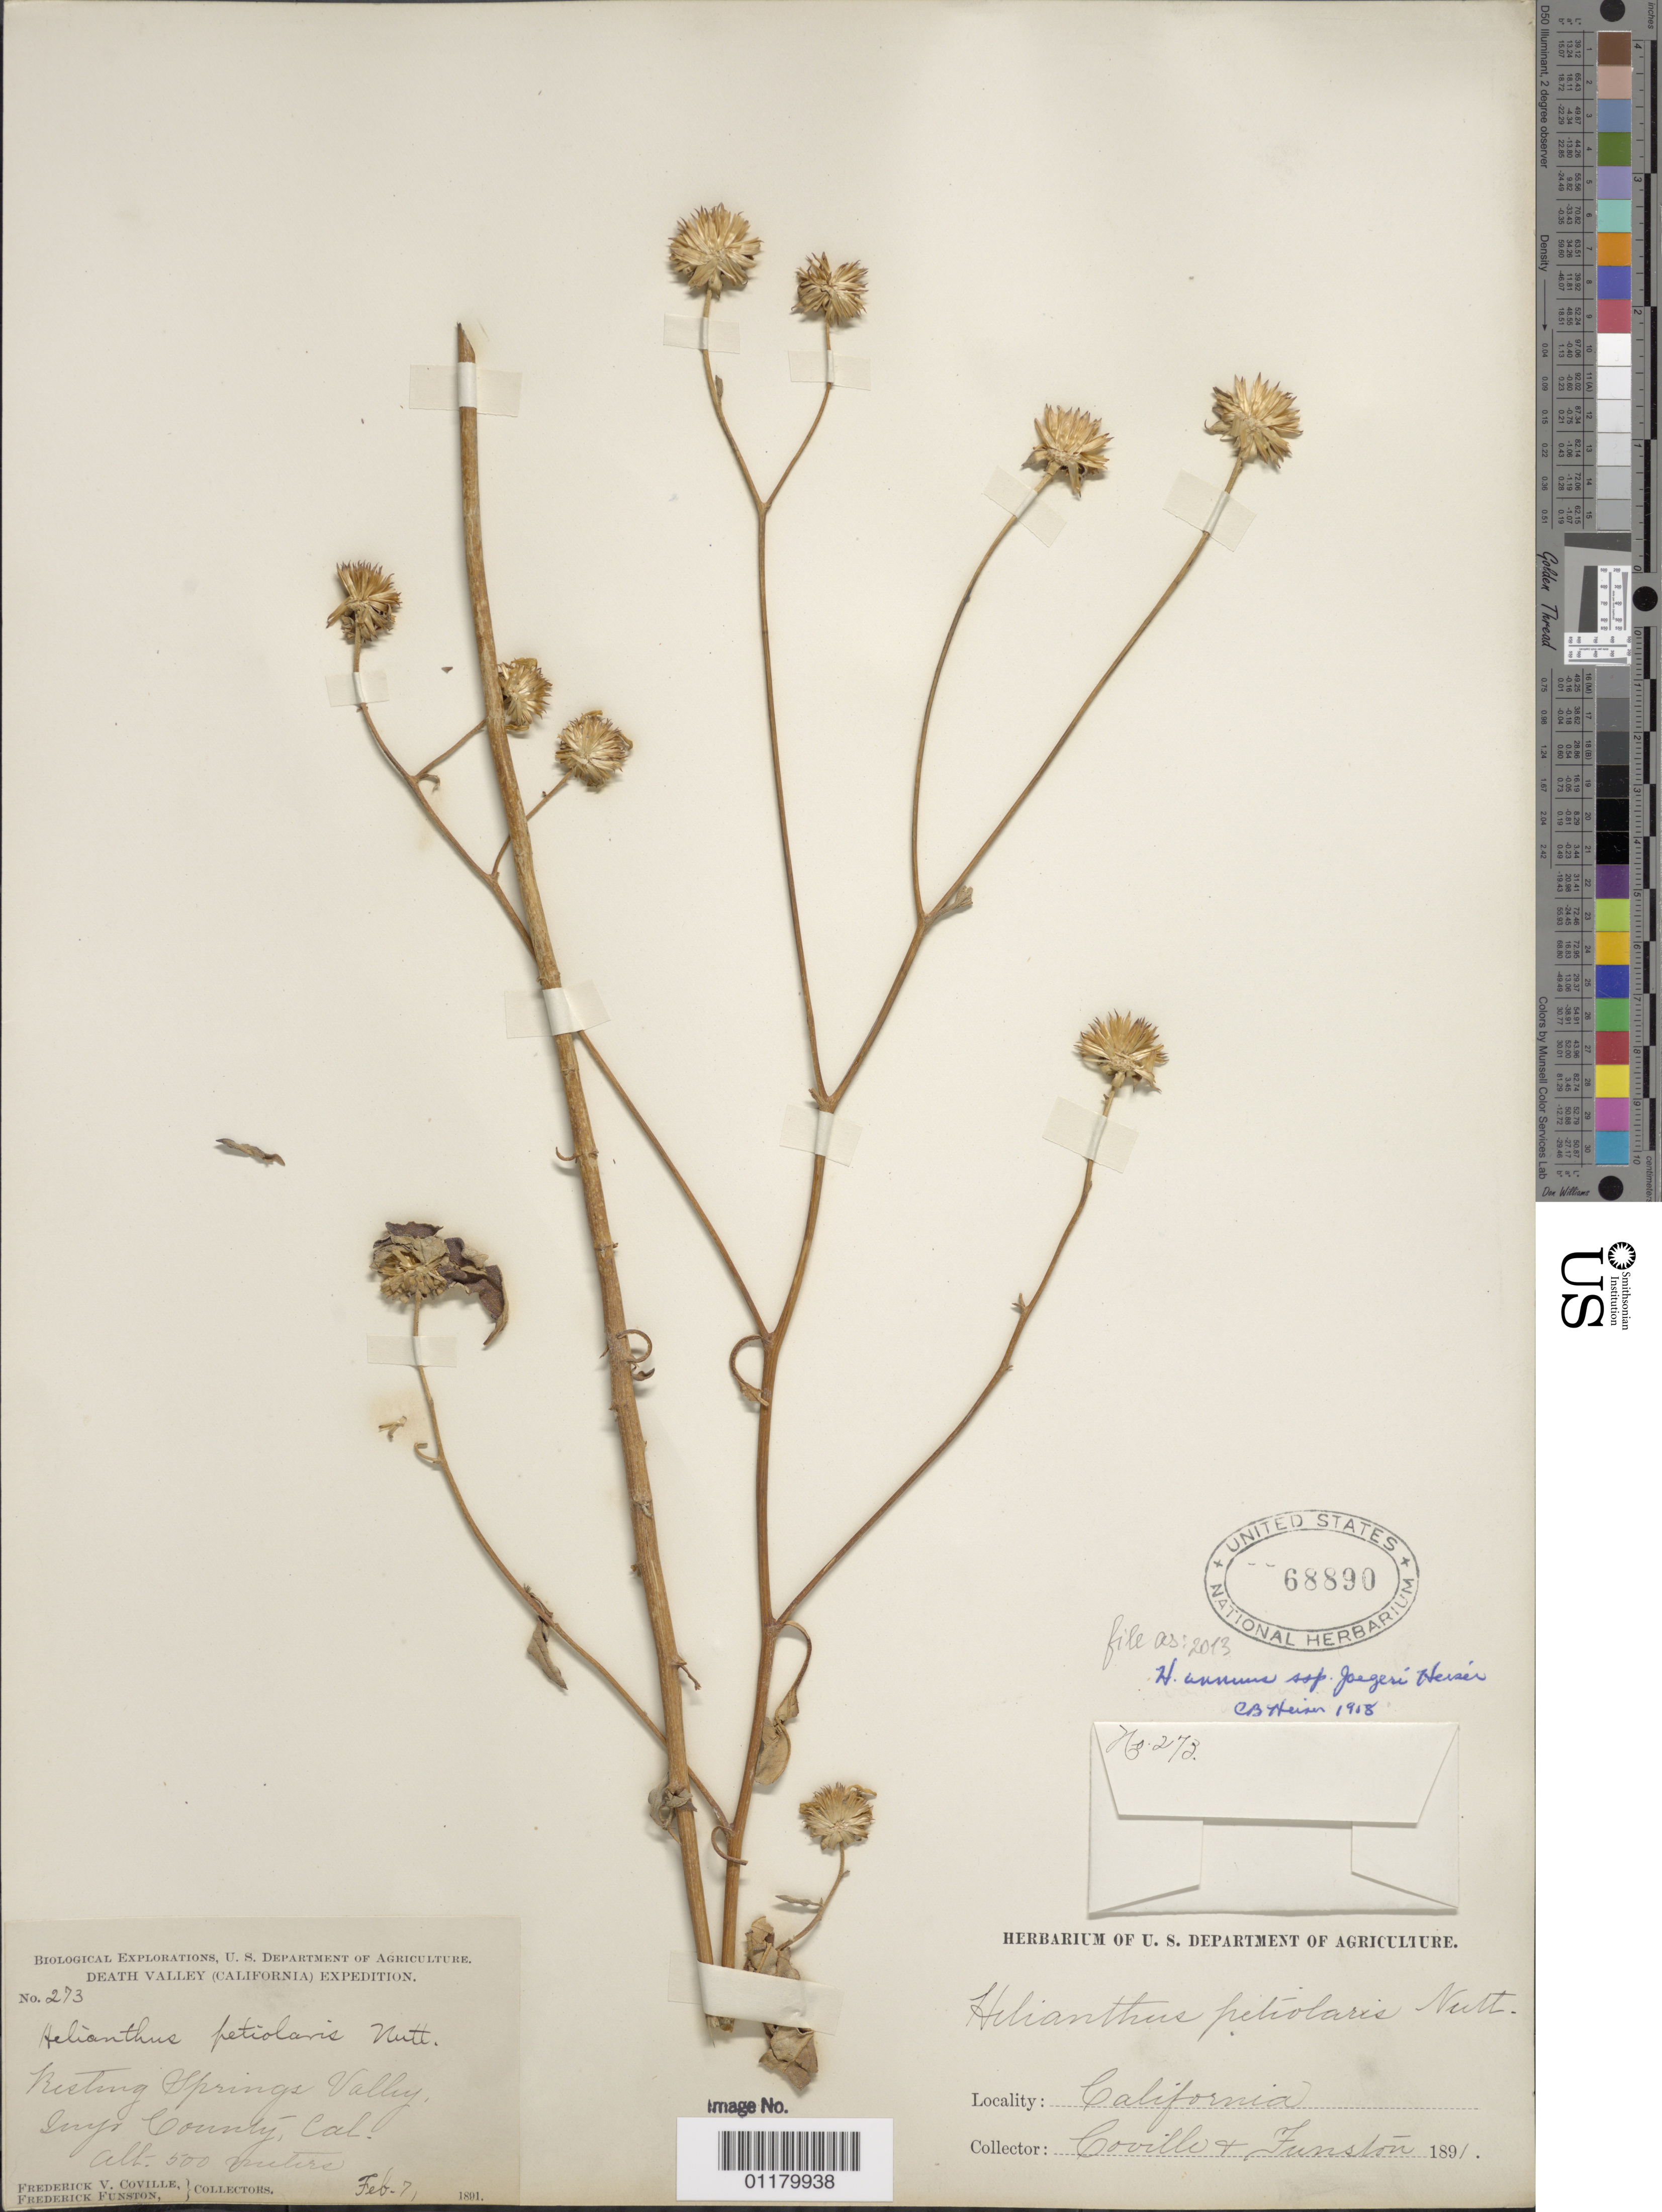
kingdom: Plantae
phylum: Tracheophyta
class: Magnoliopsida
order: Asterales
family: Asteraceae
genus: Helianthus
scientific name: Helianthus annuus subsp. jaegeri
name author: Heiser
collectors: F. V. Coville & F. Funston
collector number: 273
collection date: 1891-02-07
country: United States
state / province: California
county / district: Inyo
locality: Resting Spring Valley.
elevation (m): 500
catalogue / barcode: US 68890